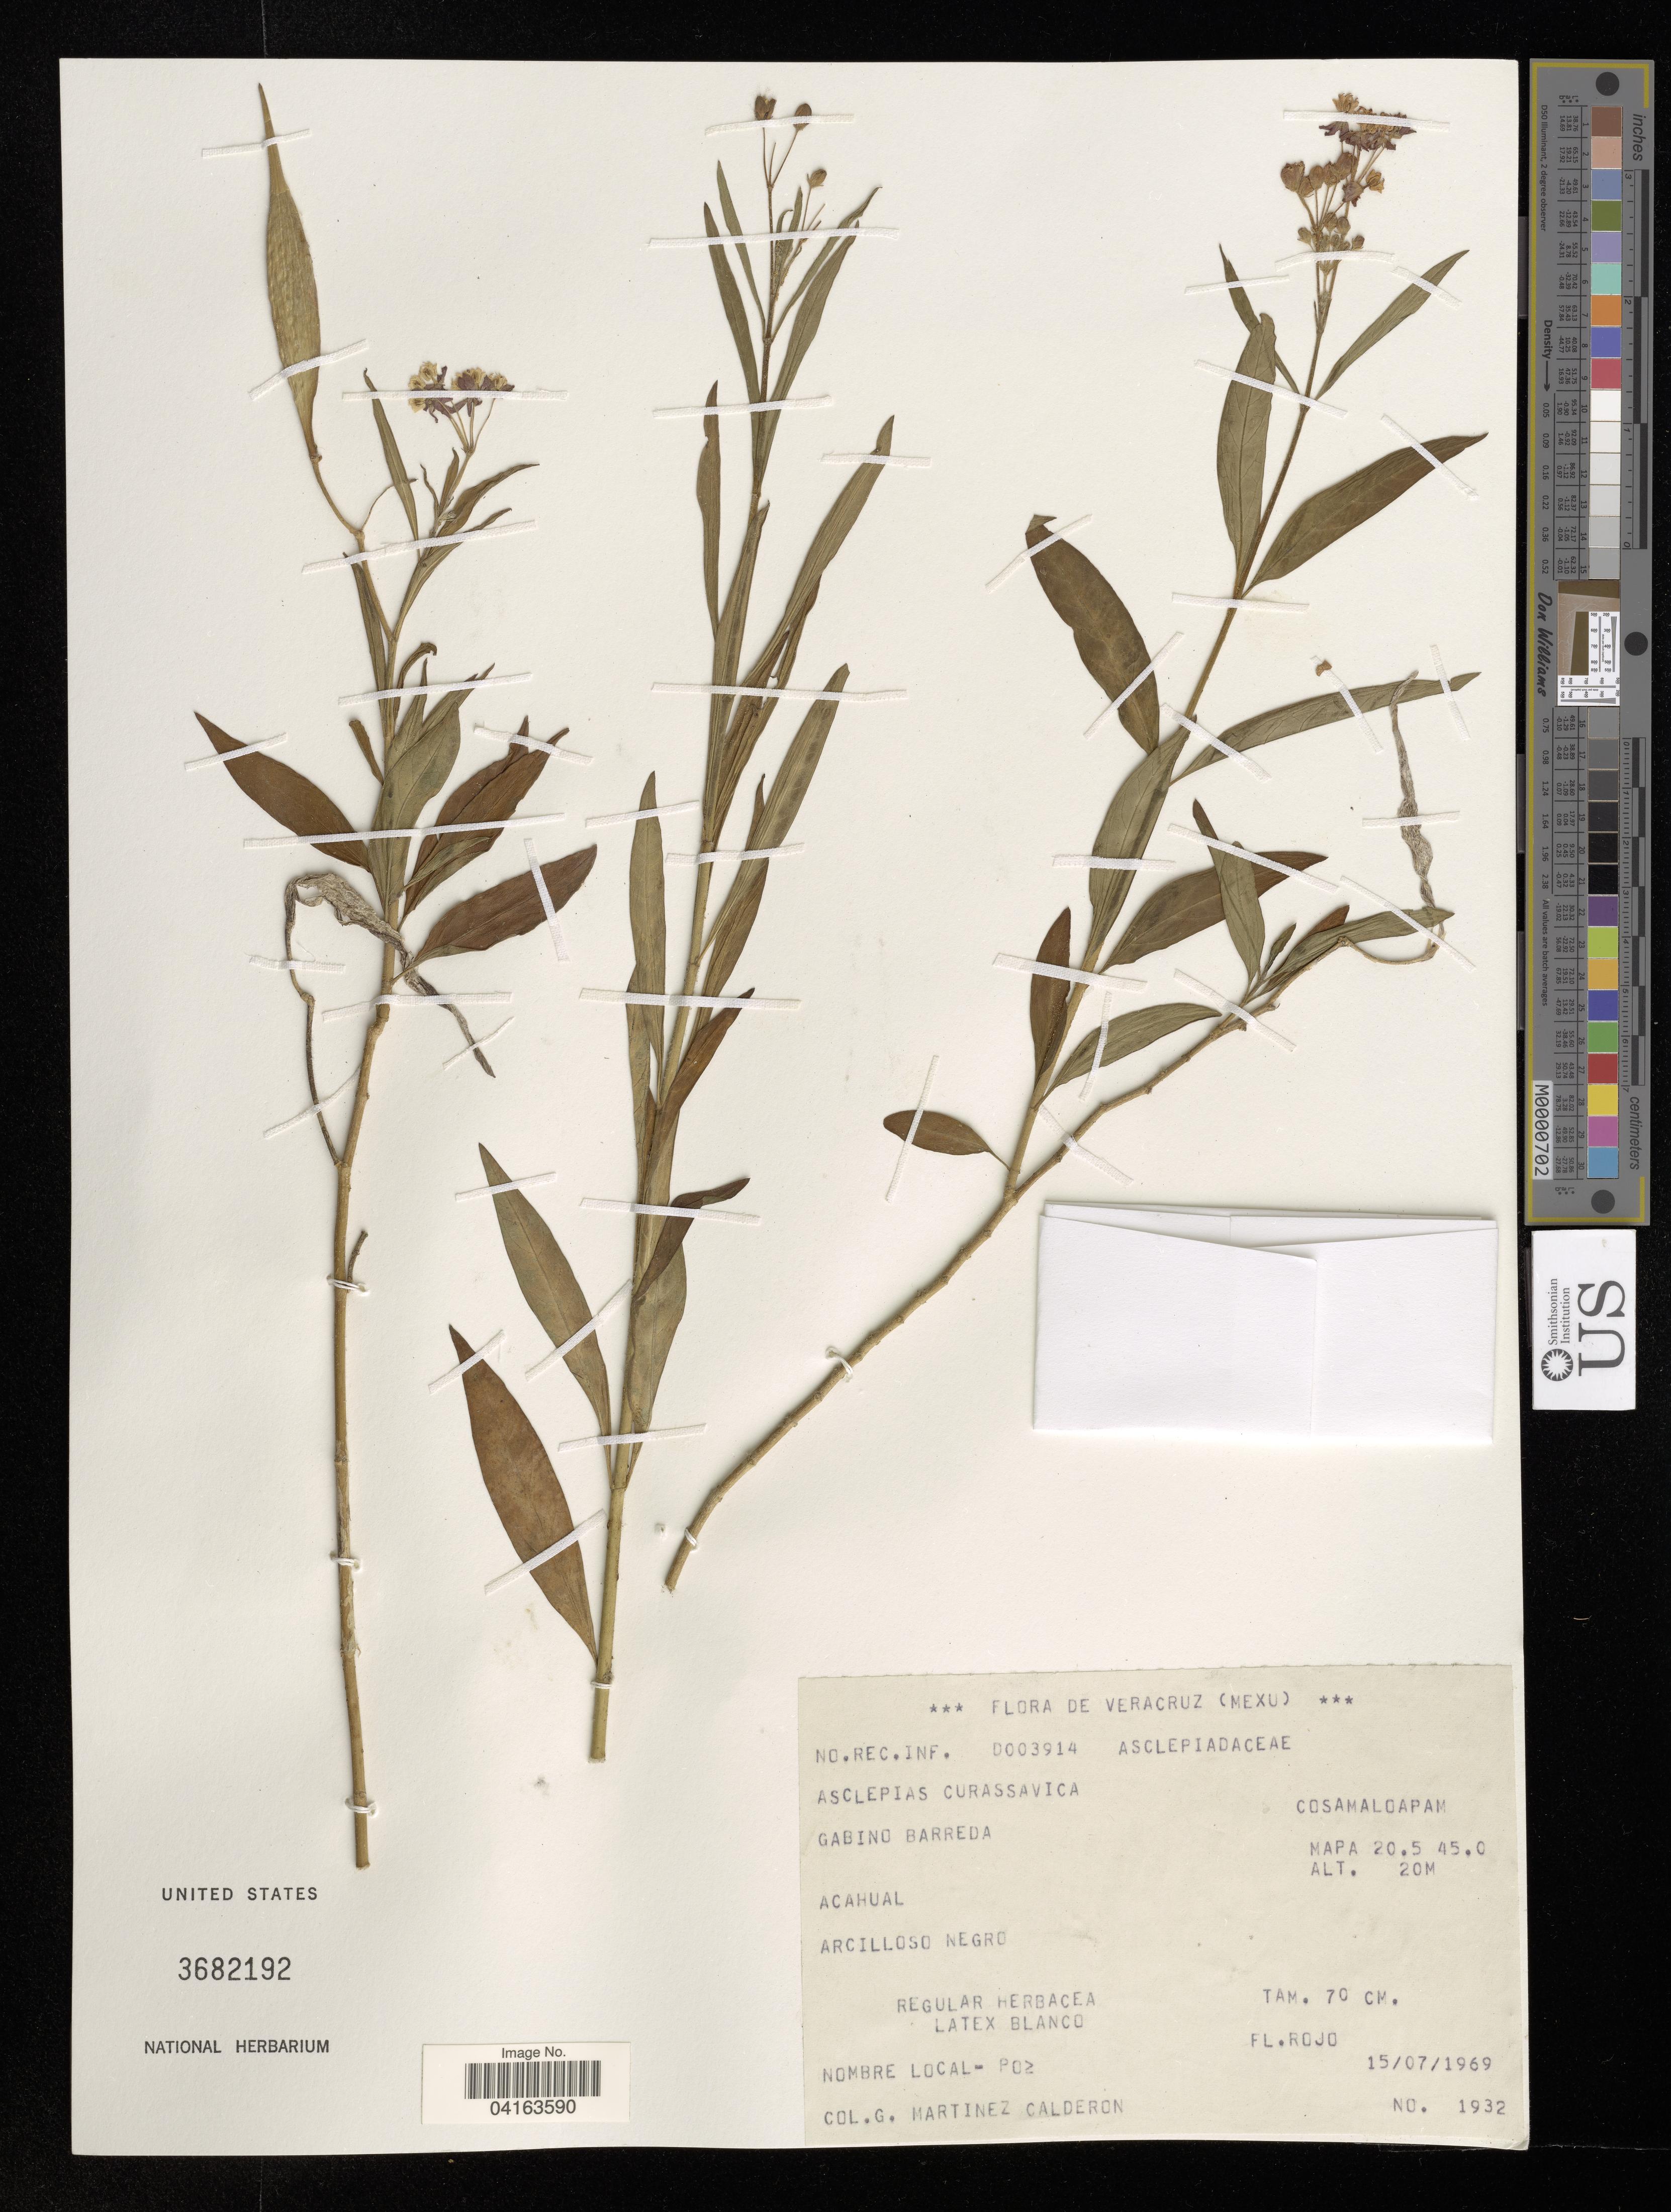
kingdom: Plantae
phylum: Tracheophyta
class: Magnoliopsida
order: Gentianales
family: Apocynaceae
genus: Asclepias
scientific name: Asclepias curassavica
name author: L.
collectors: G. Martínez Calderón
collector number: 1932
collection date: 1969-07-15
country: Mexico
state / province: Veracruz Llave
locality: Cosamaloapam. Gabino Barreda.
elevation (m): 20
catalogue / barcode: US 3682192